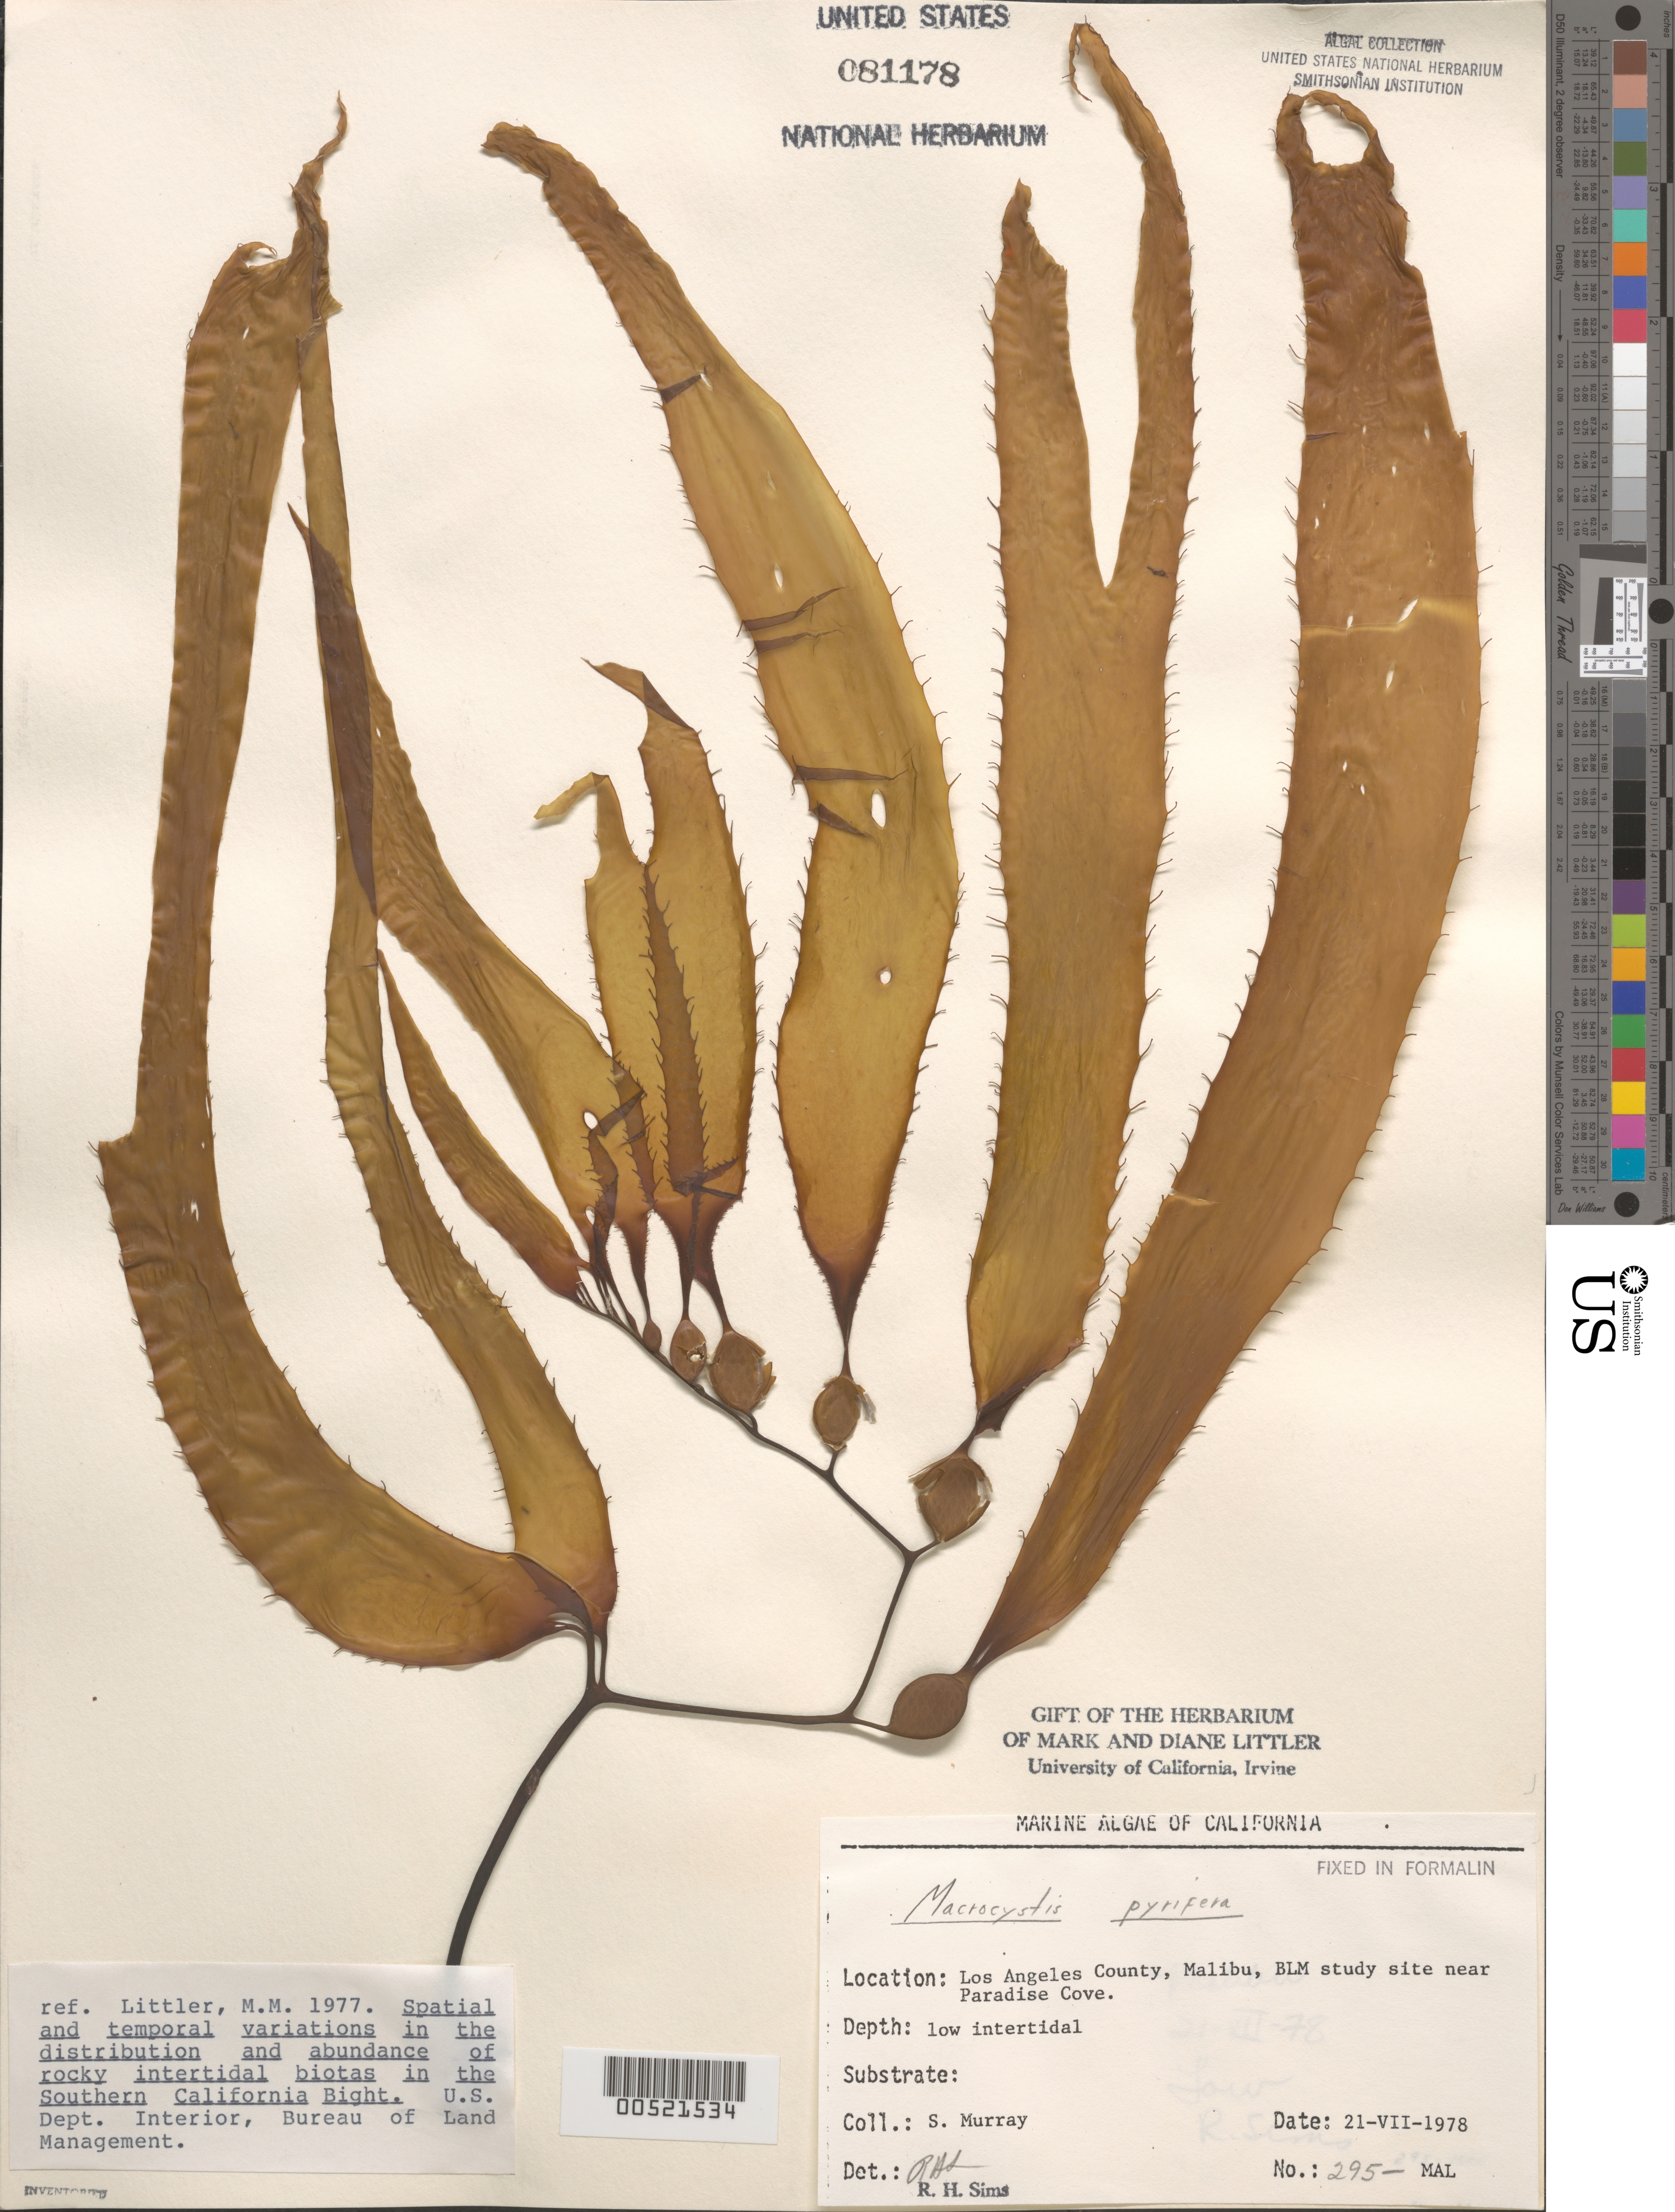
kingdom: Chromista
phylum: Ochrophyta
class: Phaeophyceae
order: Laminariales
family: Laminariaceae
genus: Macrocystis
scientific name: Macrocystis pyrifera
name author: (L.) C. Agardh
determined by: Sims, Robert H.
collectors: S. N. Murray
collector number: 295-mal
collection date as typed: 21 Jul 1978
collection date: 1978-07-21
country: United States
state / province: California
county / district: Los Angeles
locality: Malibu, near Paradise Cove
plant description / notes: BLM-SOCALBIGHT Rocky Intertidal Survey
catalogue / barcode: US 81178